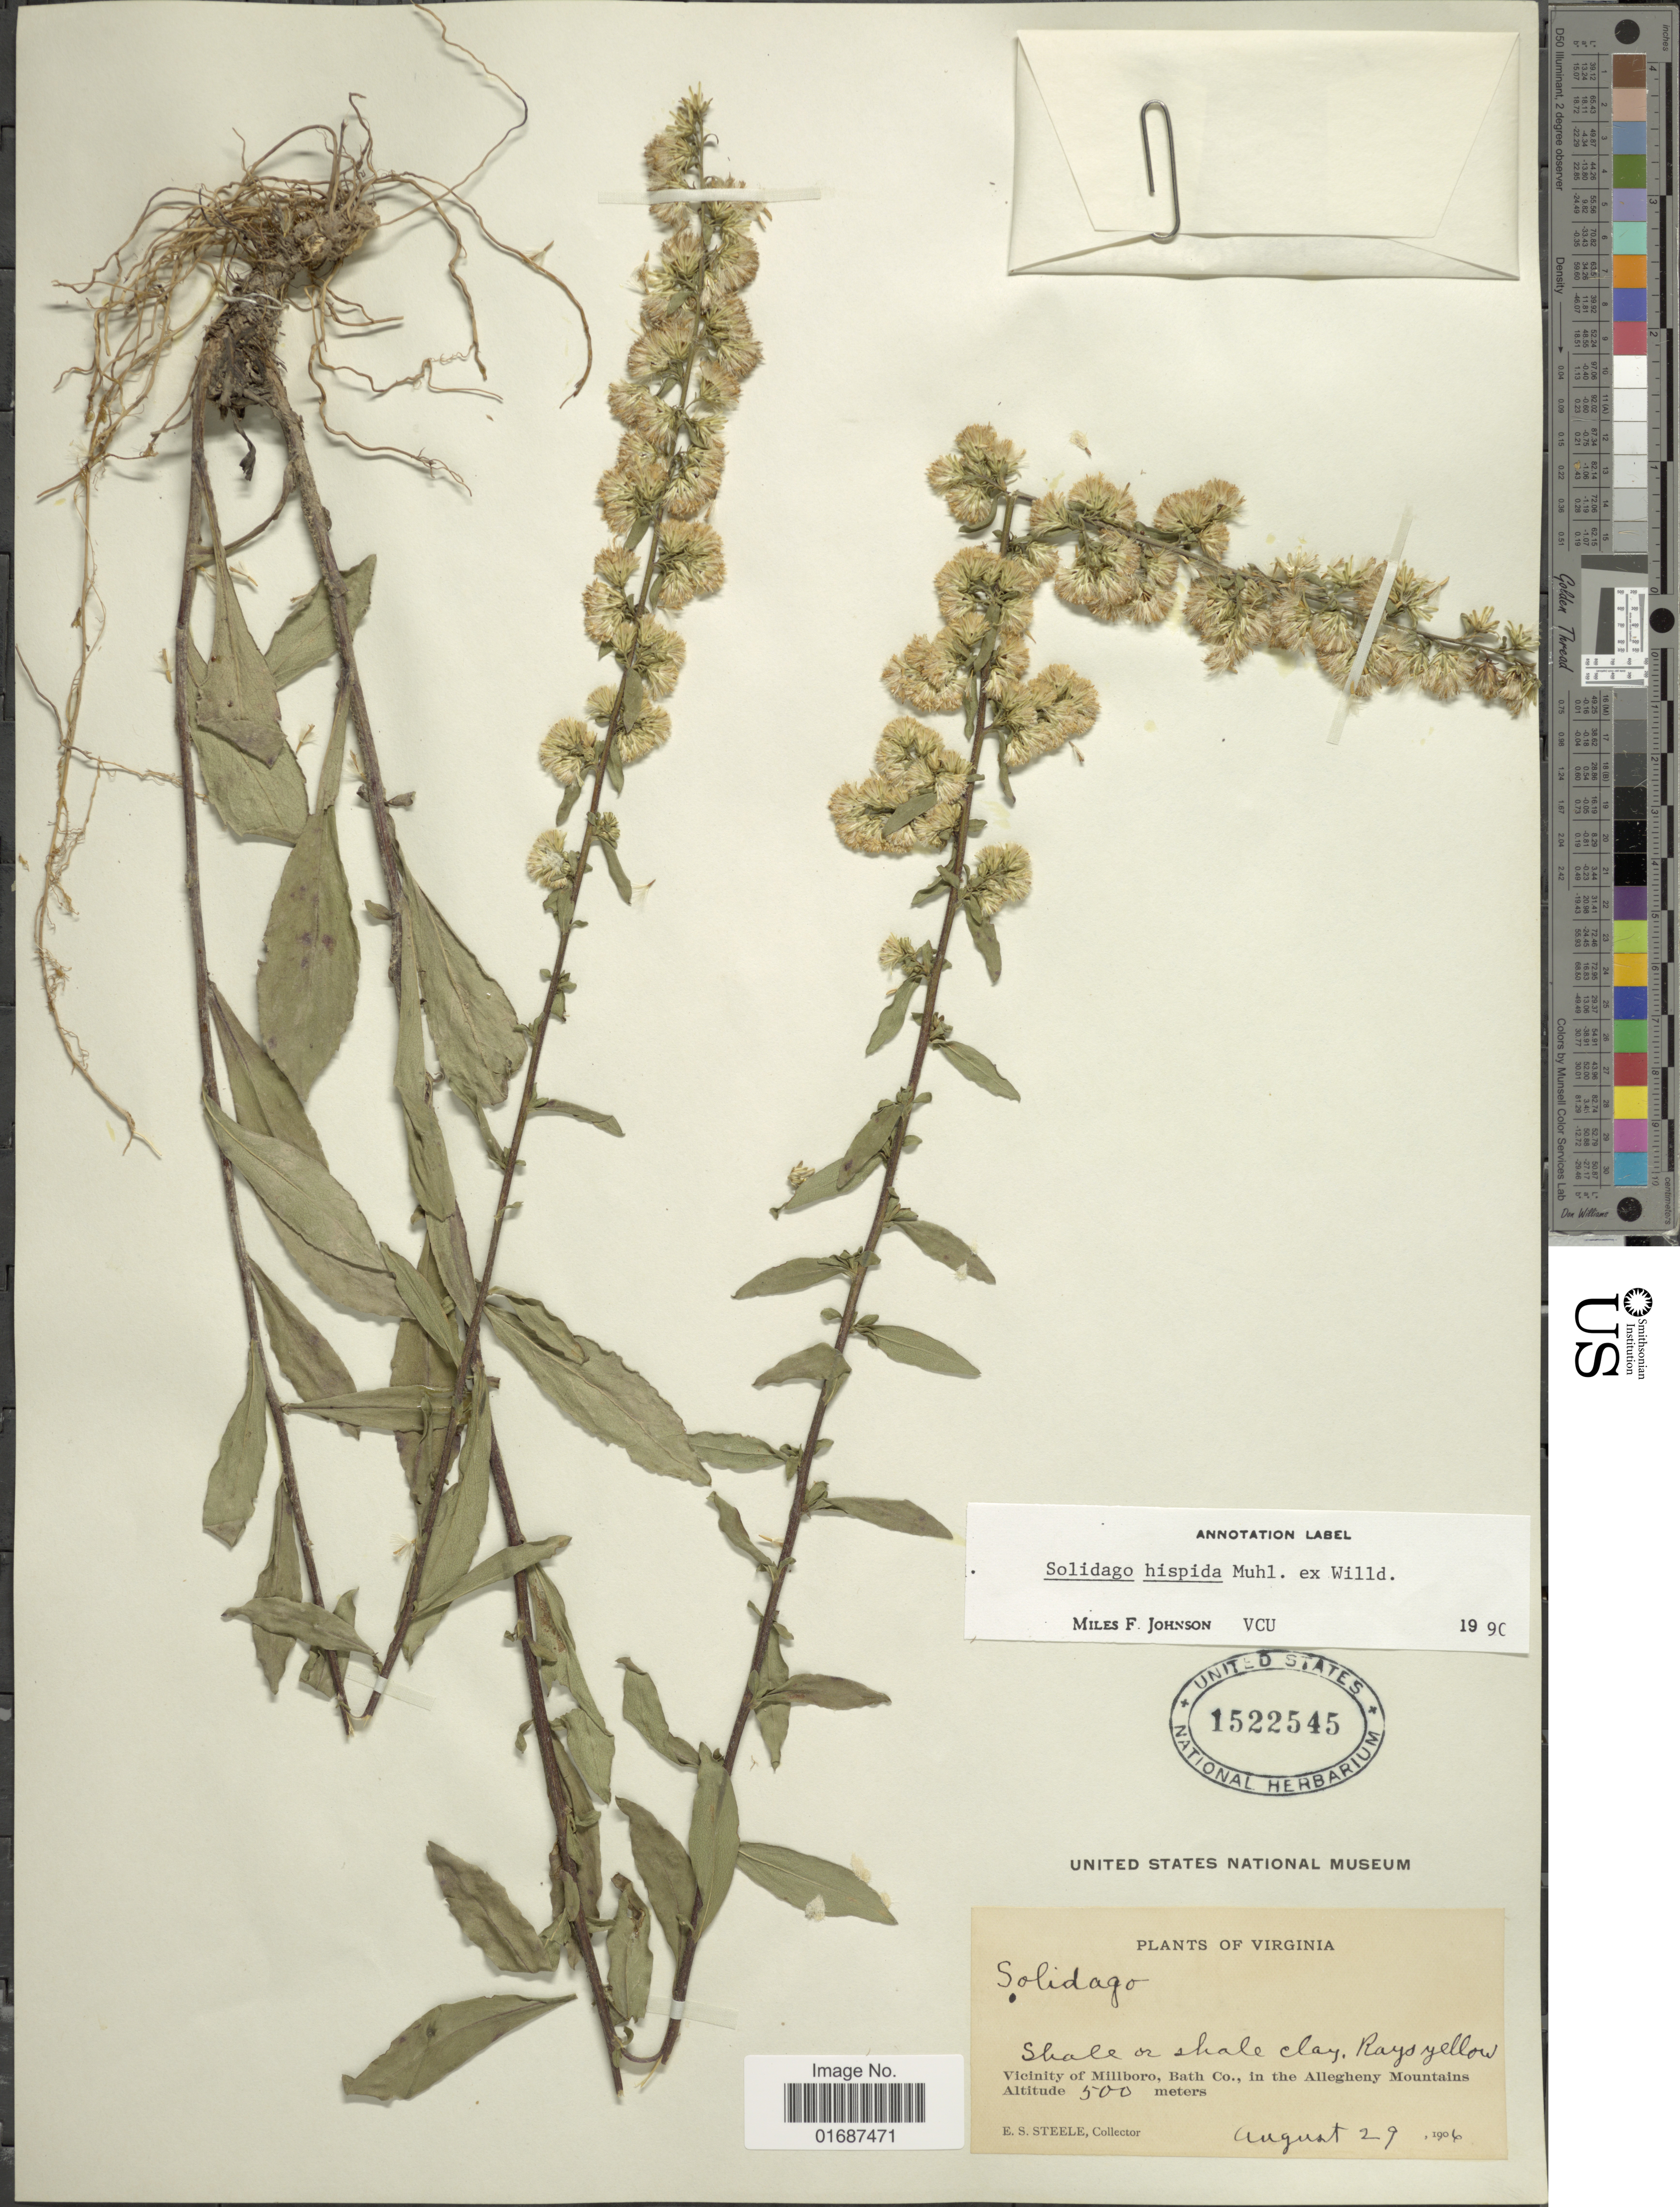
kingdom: Plantae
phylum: Tracheophyta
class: Magnoliopsida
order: Asterales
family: Asteraceae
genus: Solidago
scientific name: Solidago hispida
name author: Muhl. ex Willd.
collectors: E. Steele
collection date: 1906-08-29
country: United States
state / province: Virginia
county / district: Bath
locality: Vicinity of Millboro, Bath Co., in the Alleghany Mountains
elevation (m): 500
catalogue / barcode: US 1522545